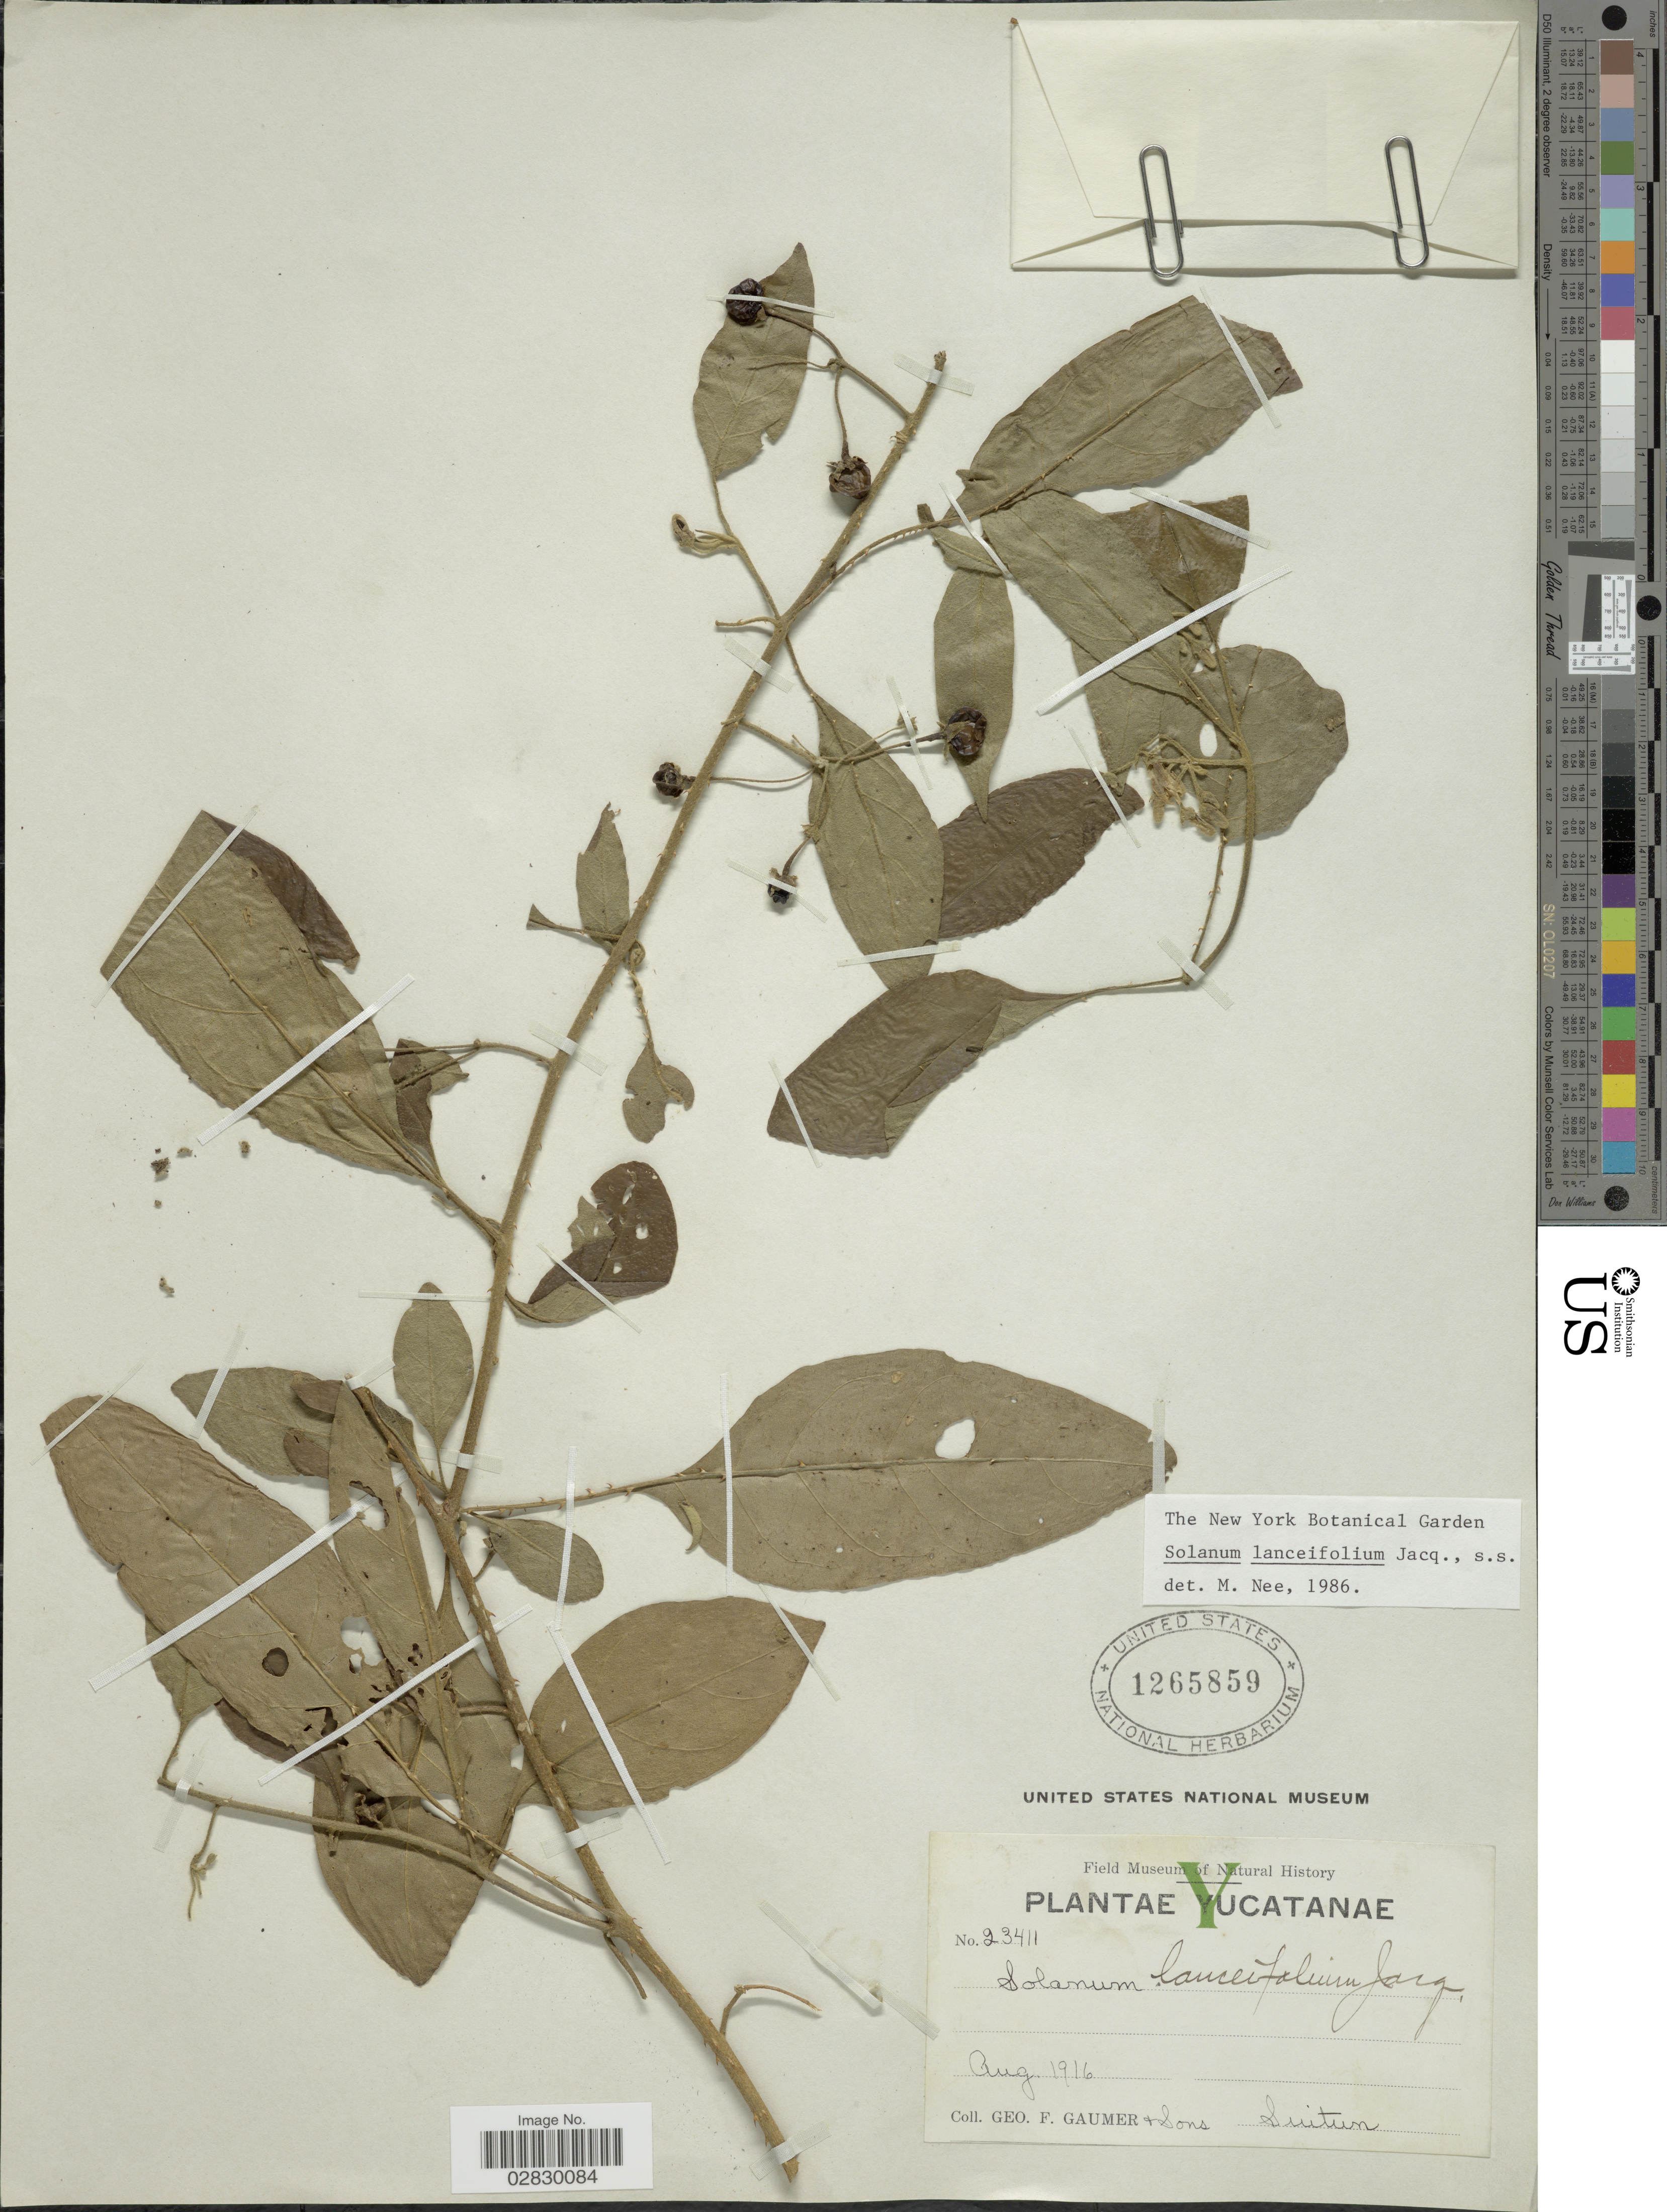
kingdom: Plantae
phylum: Tracheophyta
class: Magnoliopsida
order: Solanales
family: Solanaceae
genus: Solanum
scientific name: Solanum lanceifolium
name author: Jacq.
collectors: G. F. Gaumer & et al.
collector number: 23411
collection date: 1916-08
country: Mexico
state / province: Yucatán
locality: Suitun.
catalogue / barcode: US 1265859